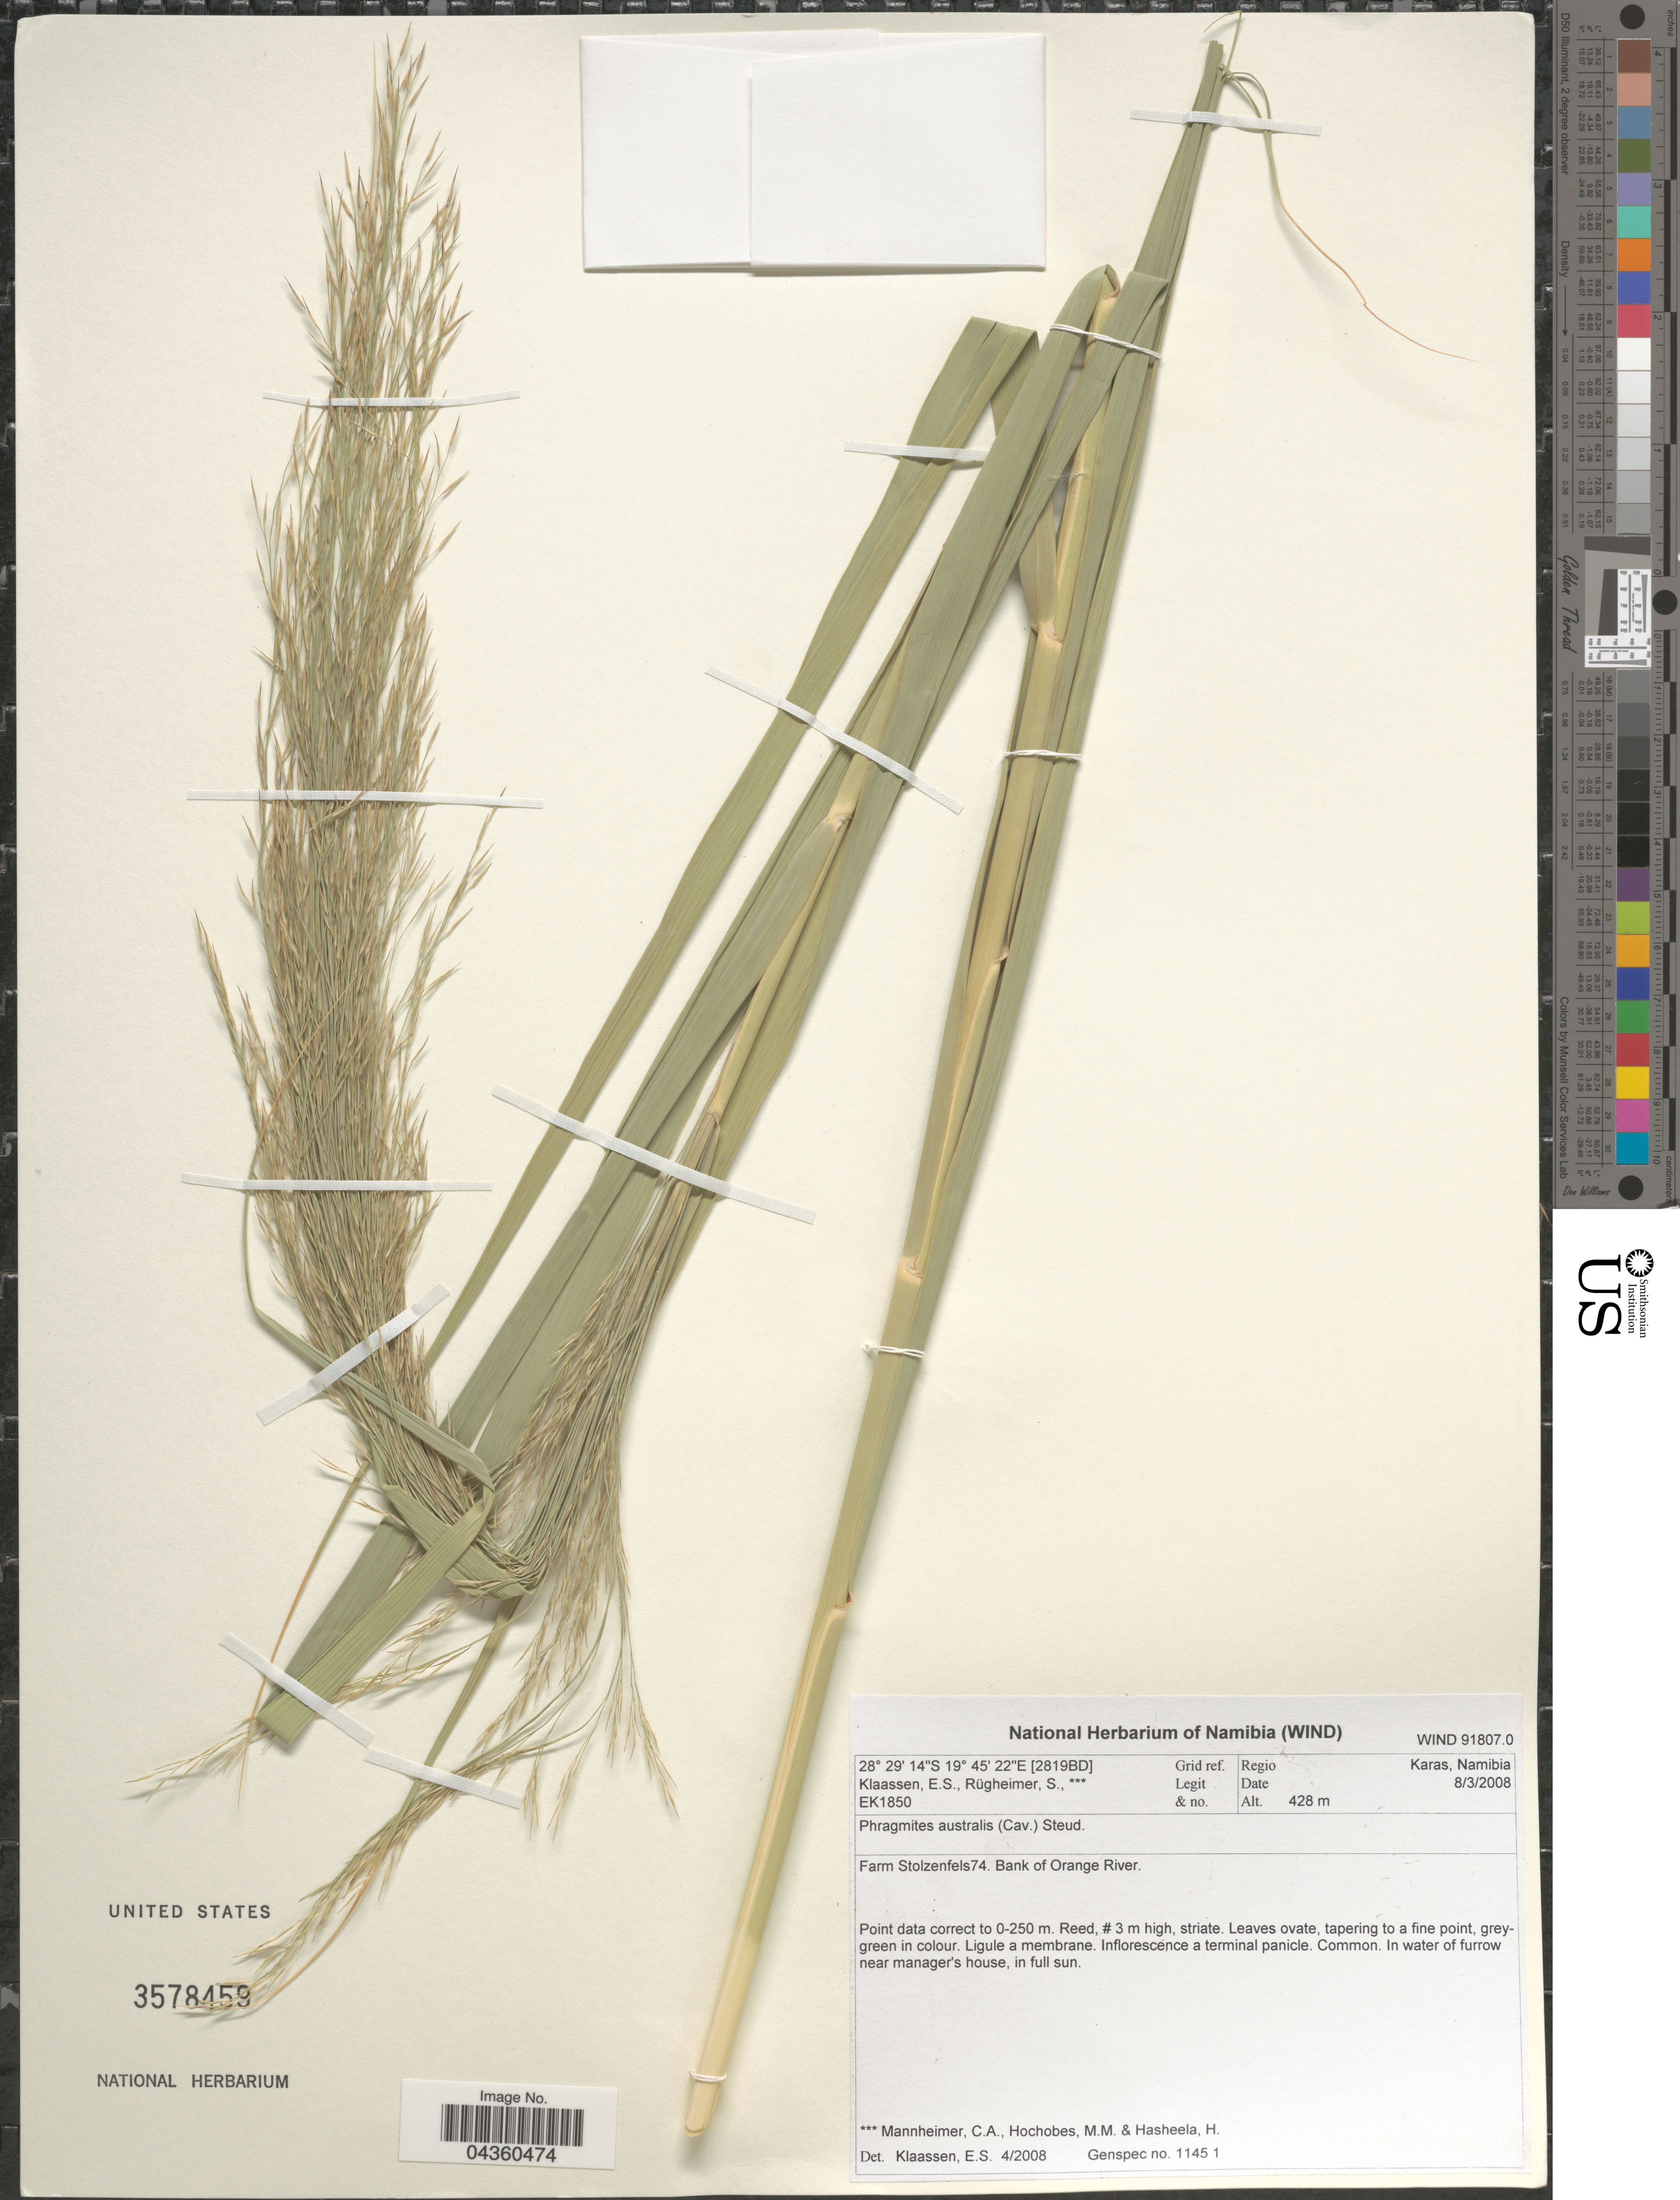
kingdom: Plantae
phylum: Tracheophyta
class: Liliopsida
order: Poales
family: Poaceae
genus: Phragmites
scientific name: Phragmites australis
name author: (Cav.) Trin. ex Steud.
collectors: E. S. Klaassen, S. Rugheimer, C. A. Mannheimer, M. Hochobes & H. Hasheela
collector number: EK1850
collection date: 2008-03-08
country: Namibia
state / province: Karas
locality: [2819BD] Grid ref. Regio Karas. Farm Stolzenfels74. Bank of Orange River. In water of furrow near manager's house.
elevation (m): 428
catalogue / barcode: US 3578458